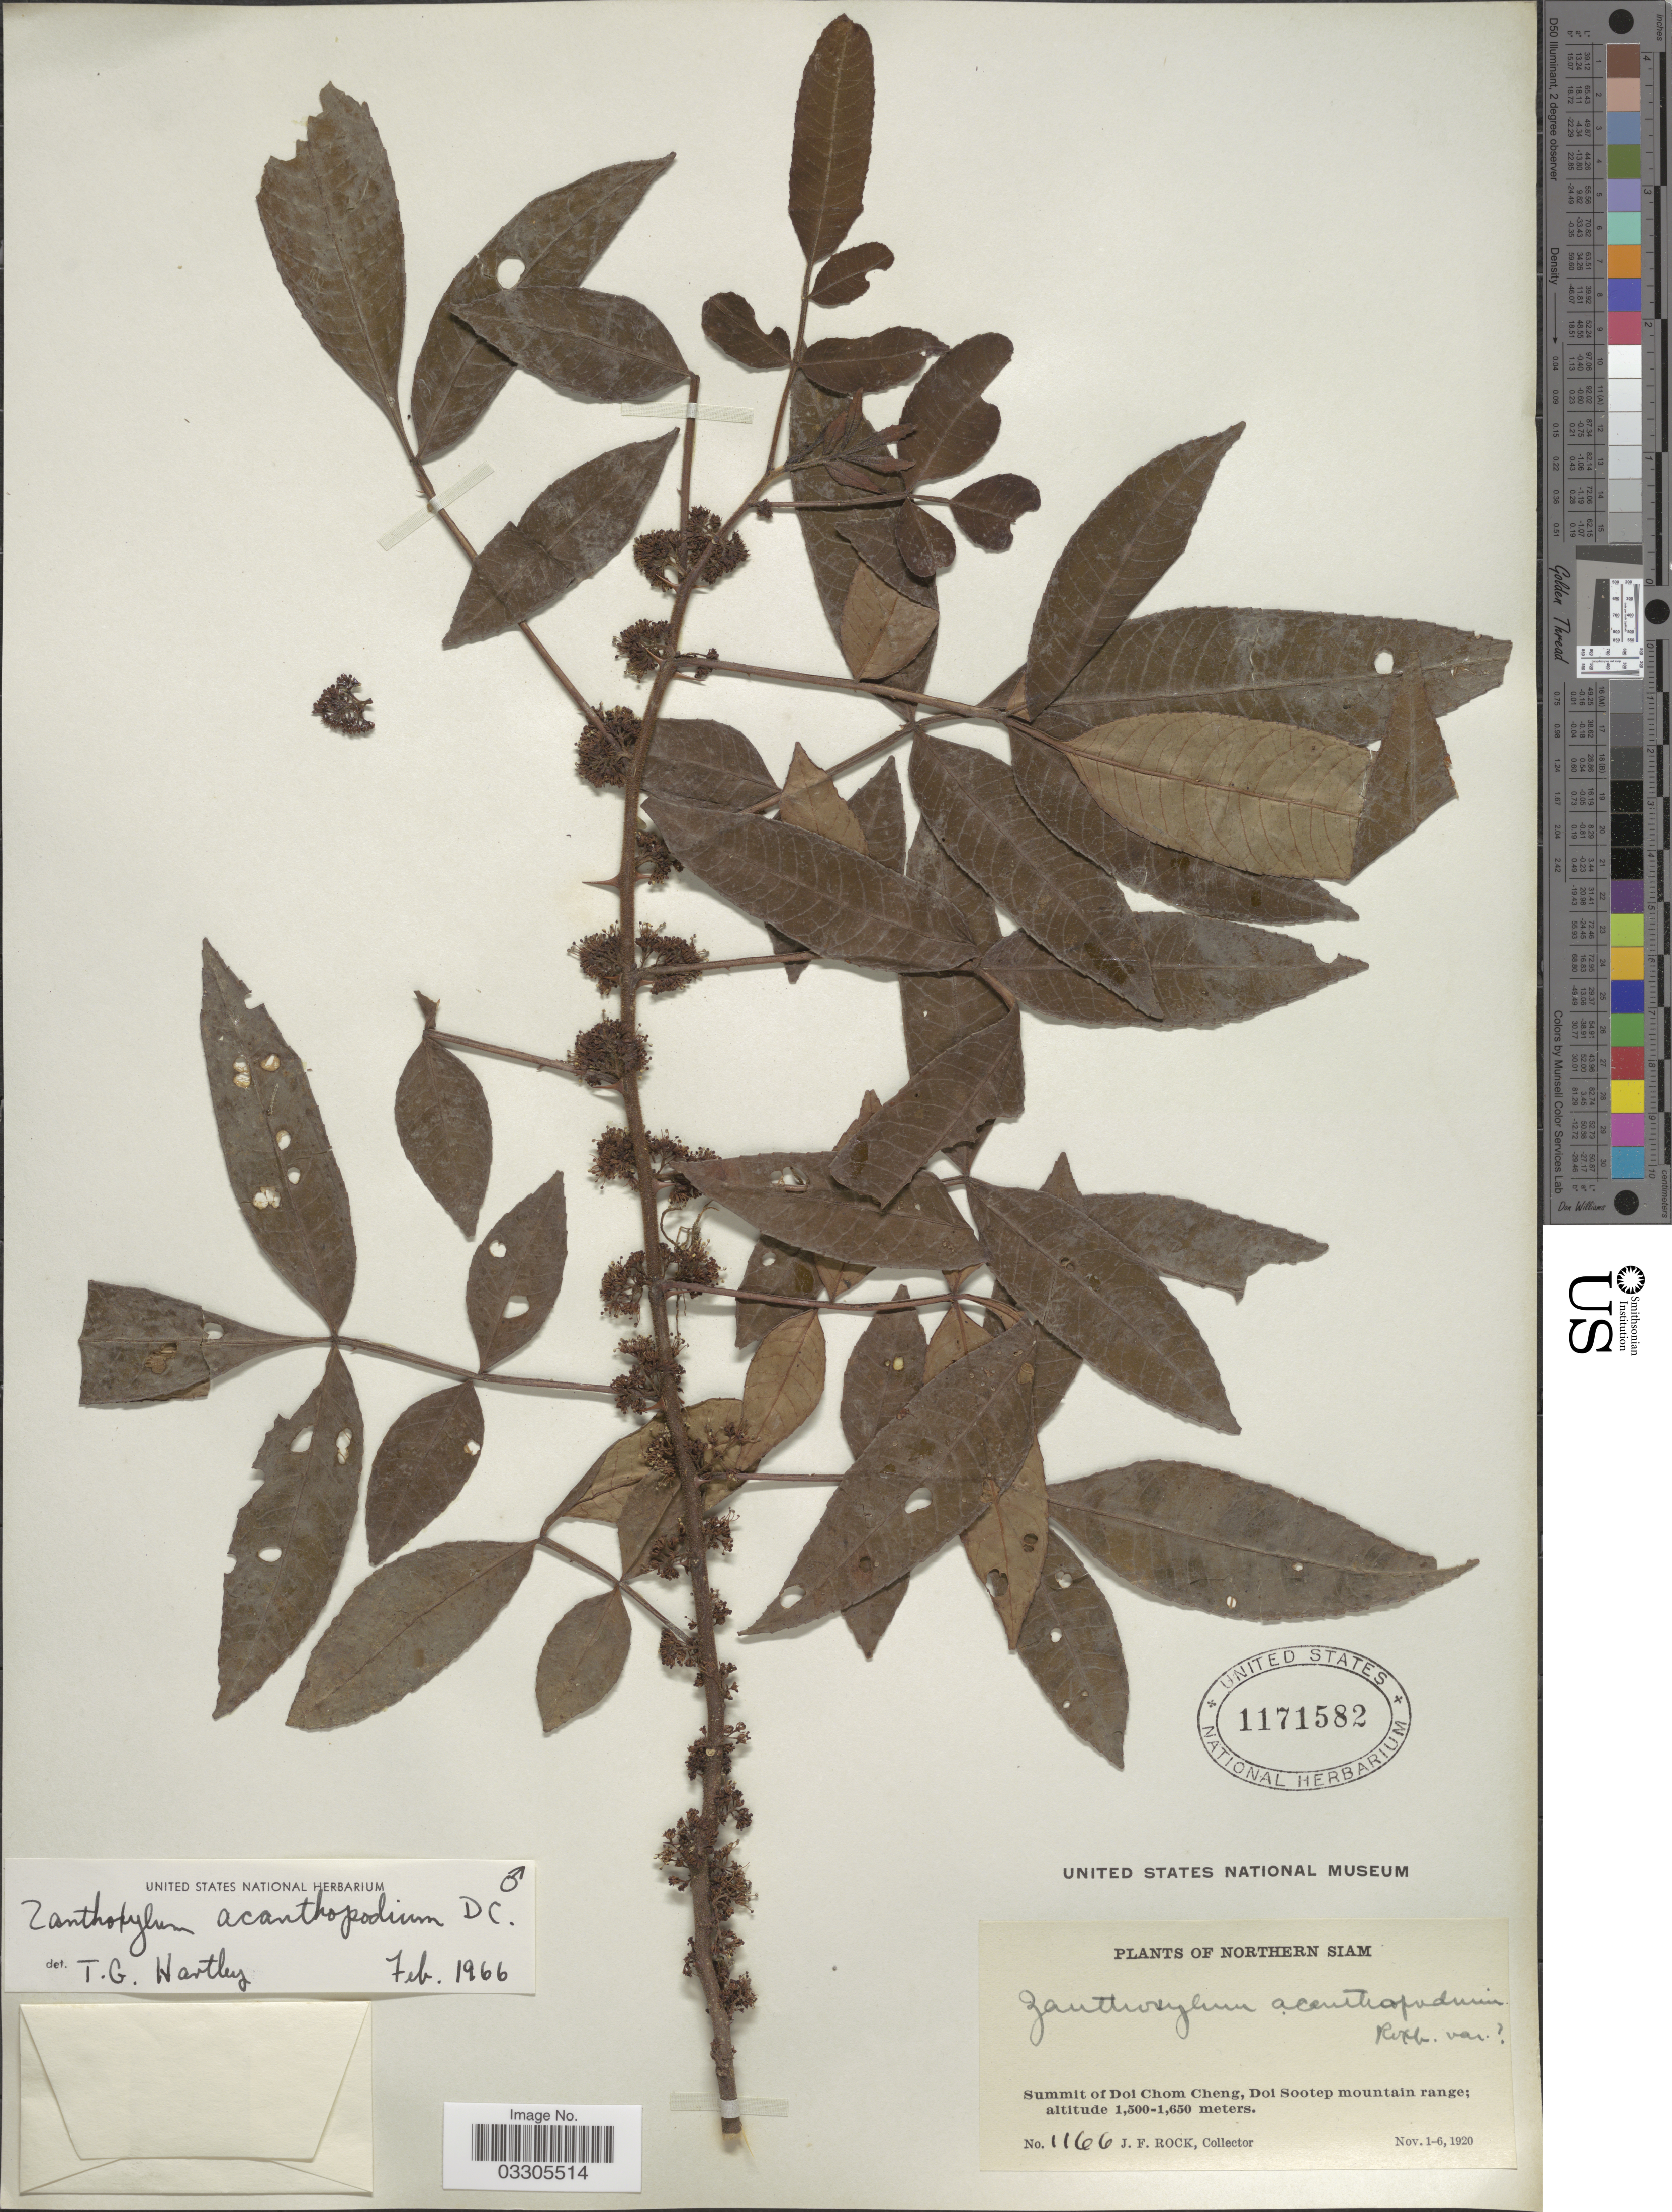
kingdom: Plantae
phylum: Tracheophyta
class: Magnoliopsida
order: Sapindales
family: Rutaceae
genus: Zanthoxylum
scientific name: Zanthoxylum acanthopodium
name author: DC.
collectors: J. Rock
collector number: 1166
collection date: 1920-11-01/1920-11-06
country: Thailand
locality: Northern Siam, Summit of Doi Chom Cheng, Doi Sootep mountain range.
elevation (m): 1500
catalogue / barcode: US 1171582